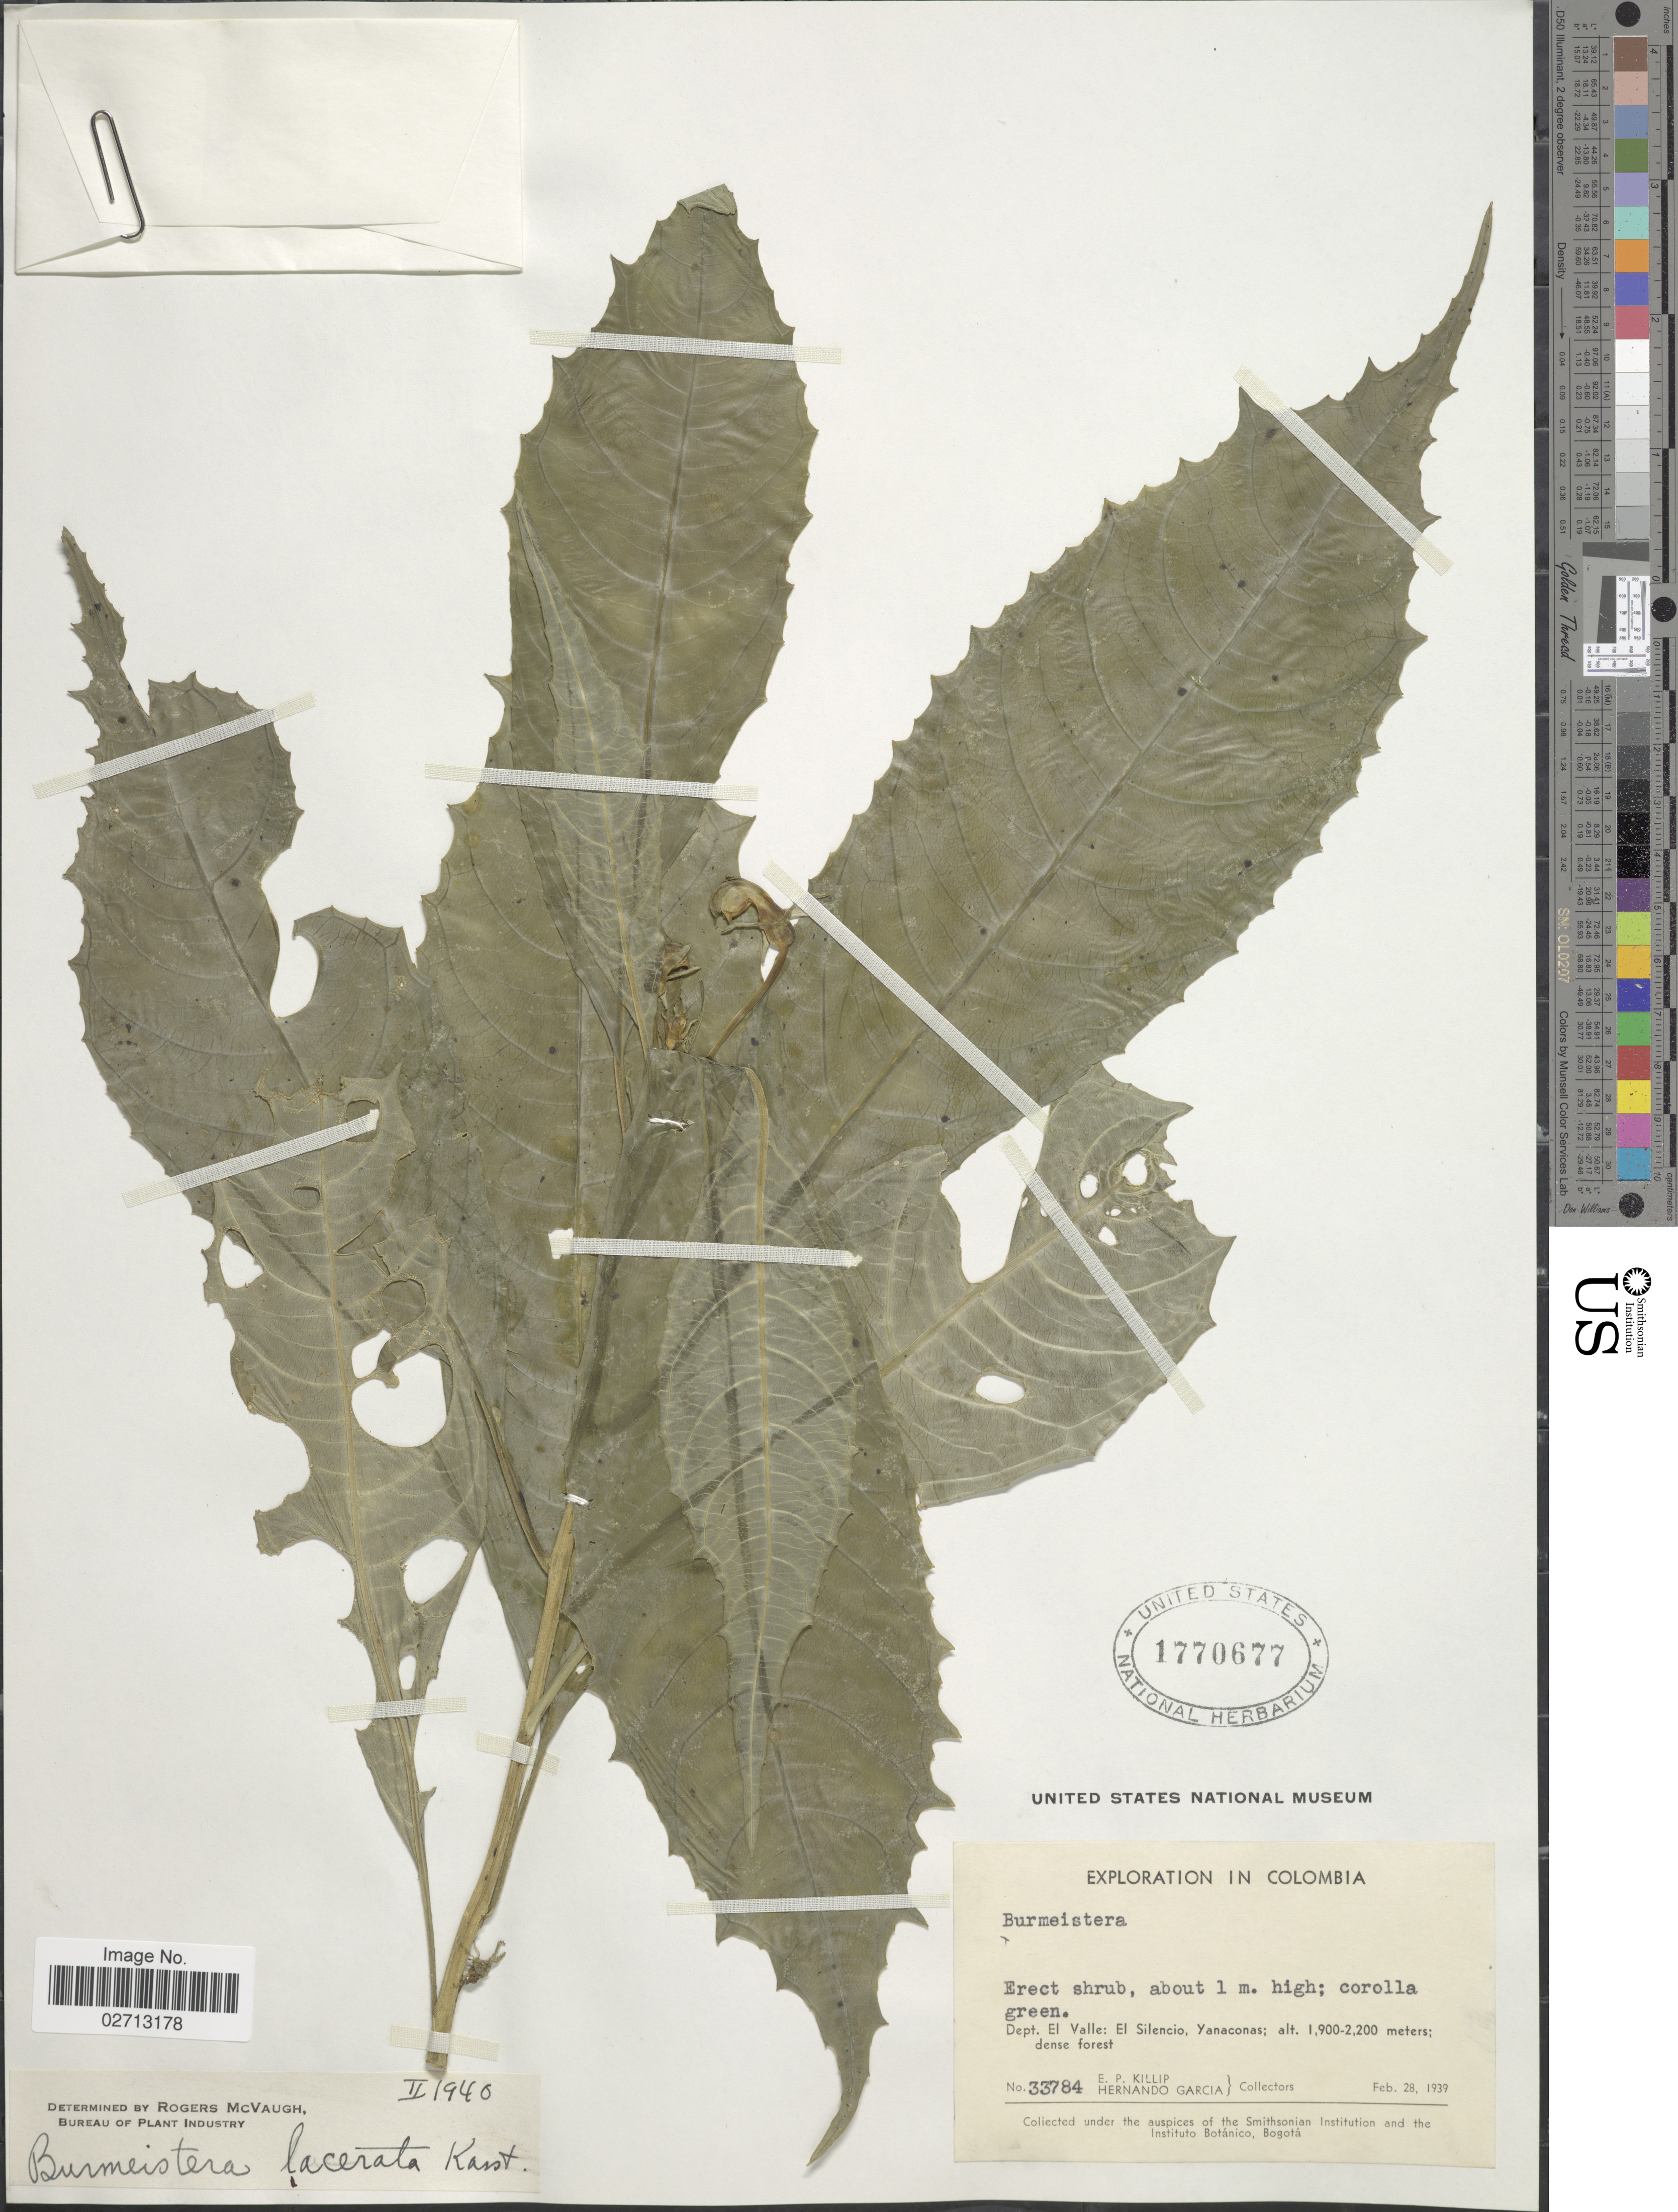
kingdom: Plantae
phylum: Tracheophyta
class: Magnoliopsida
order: Asterales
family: Campanulaceae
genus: Burmeistera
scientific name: Burmeistera lacerata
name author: H. Karst.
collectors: E. P. Killip & H. Garcia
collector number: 33784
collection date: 1939-02-28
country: Colombia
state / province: Valle del Cauca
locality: Dept. El Valle: El Silencio, Yanaconas.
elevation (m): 1900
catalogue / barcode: US 1770677